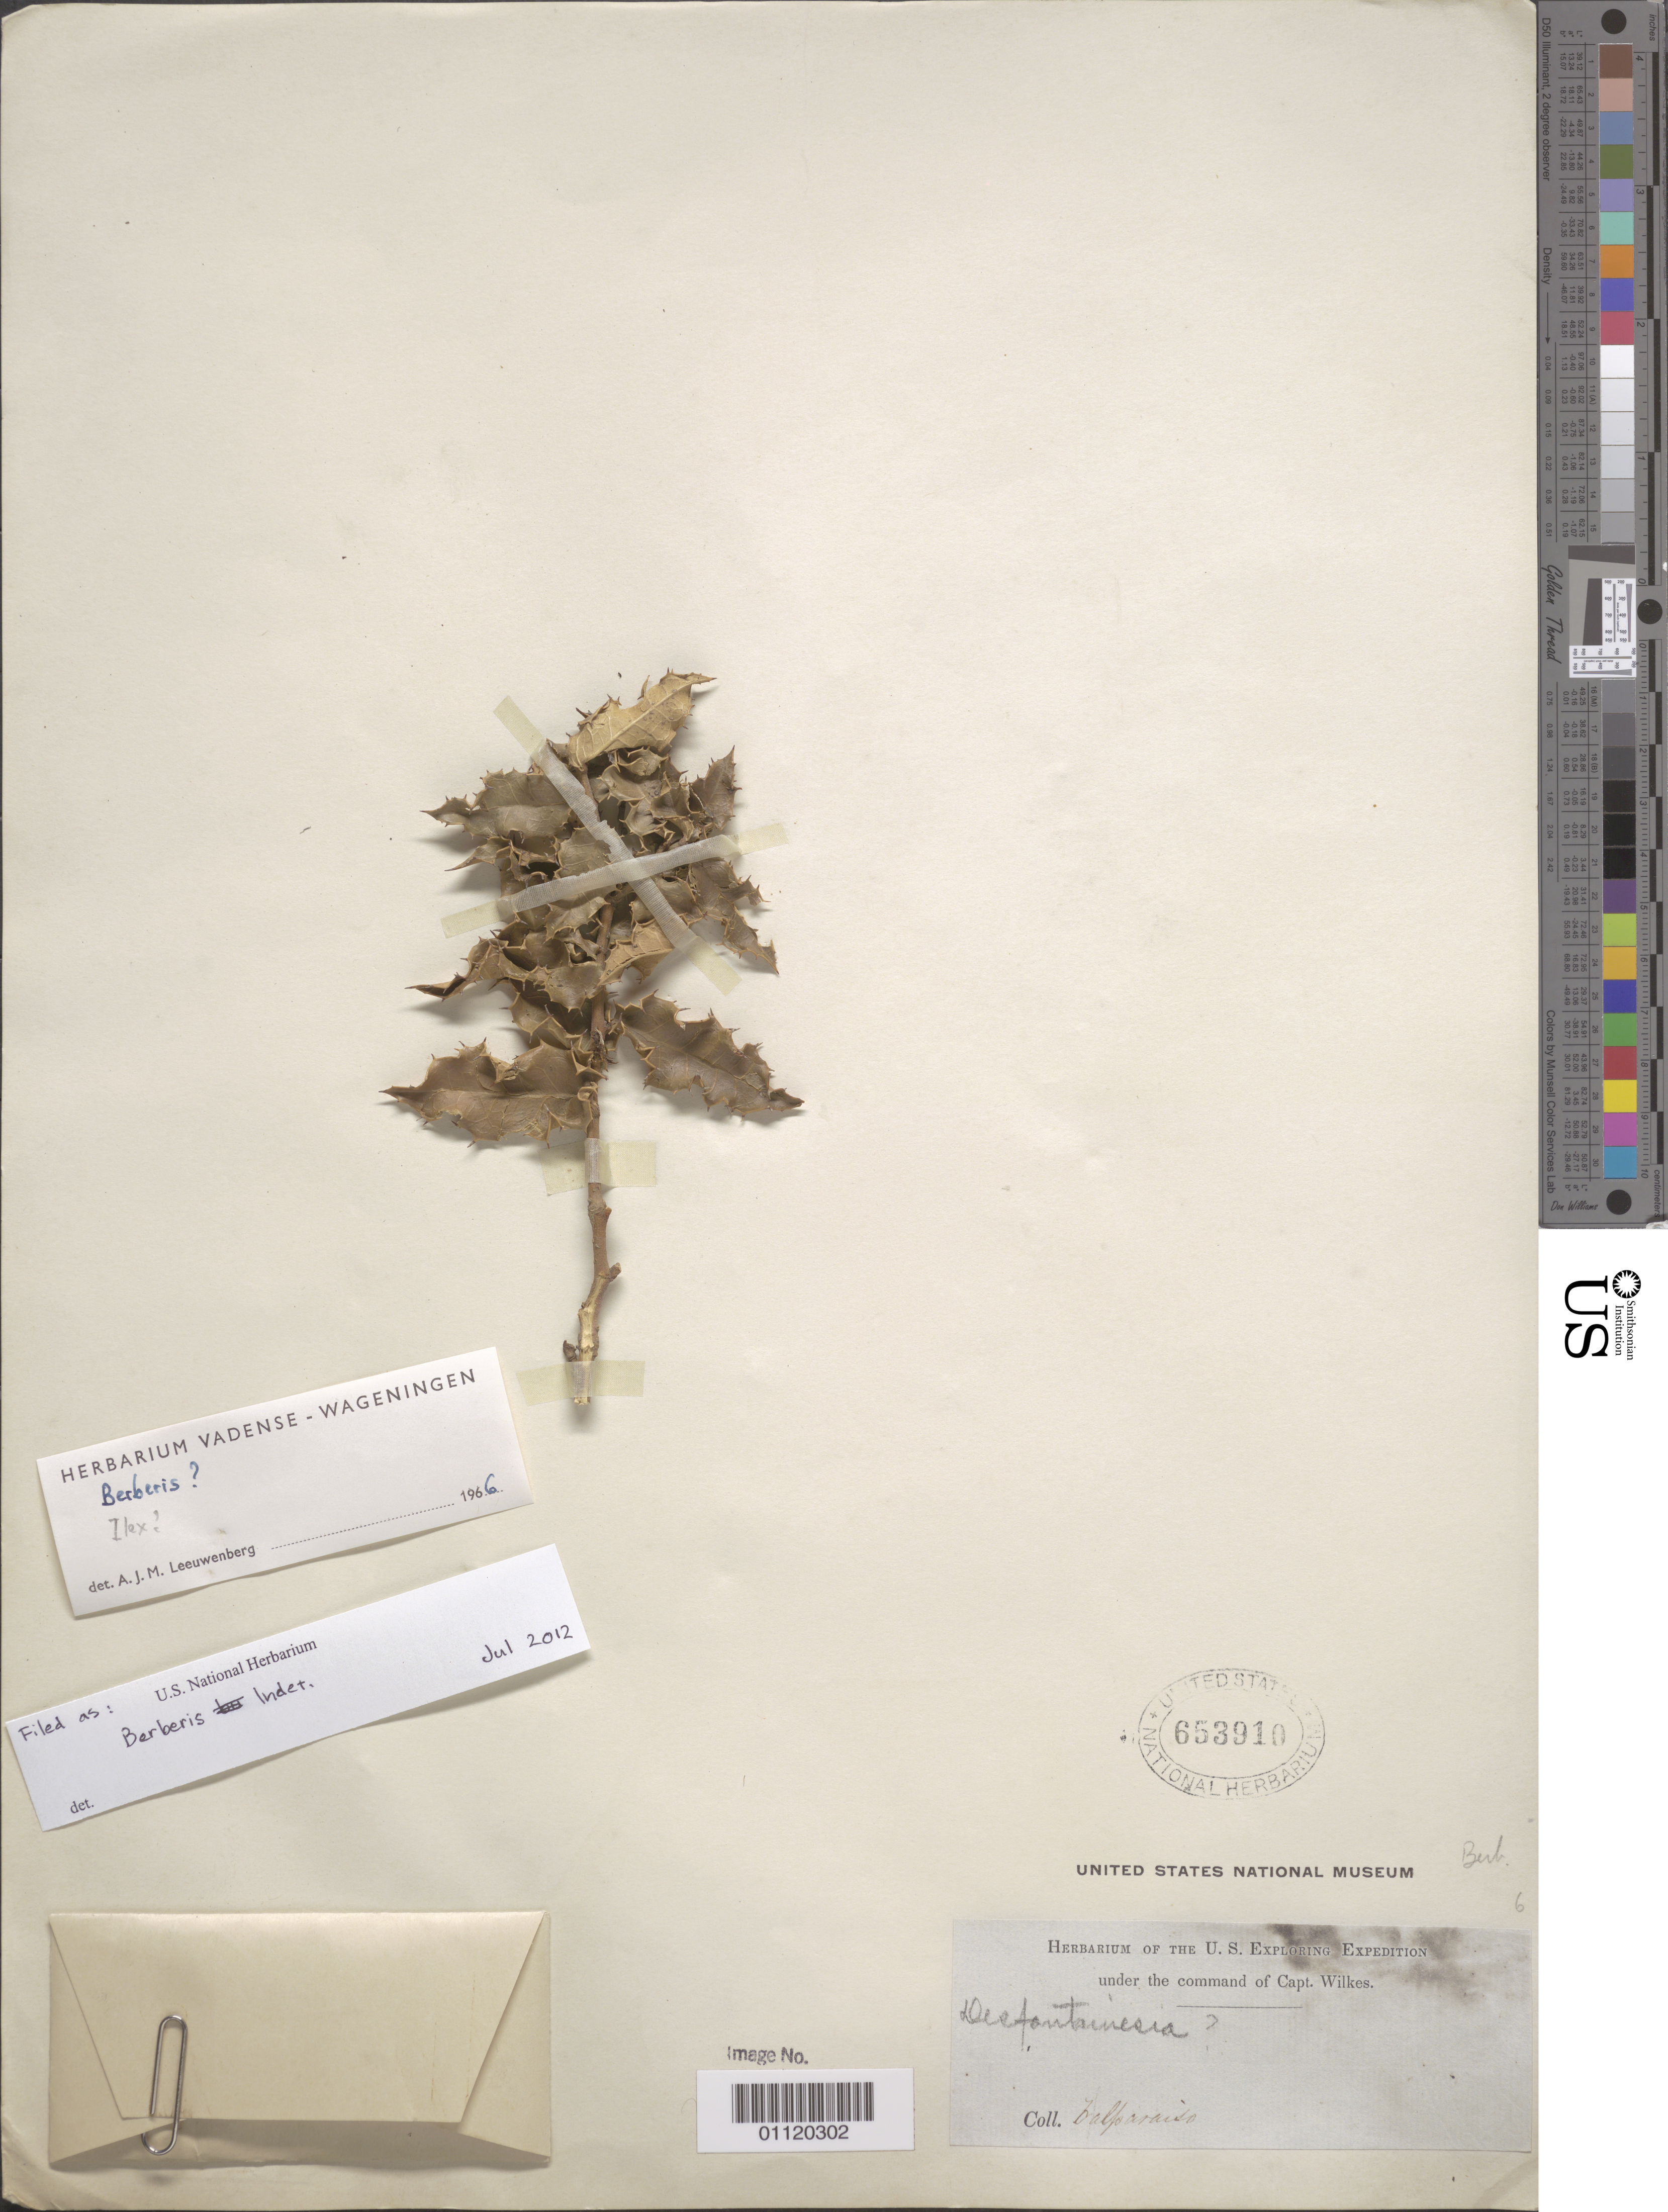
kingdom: Plantae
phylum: Tracheophyta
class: Magnoliopsida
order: Ranunculales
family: Berberidaceae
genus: Berberis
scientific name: Berberis sp.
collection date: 1838/1842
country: Chile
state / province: Valparaíso (V)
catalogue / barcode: US 653910